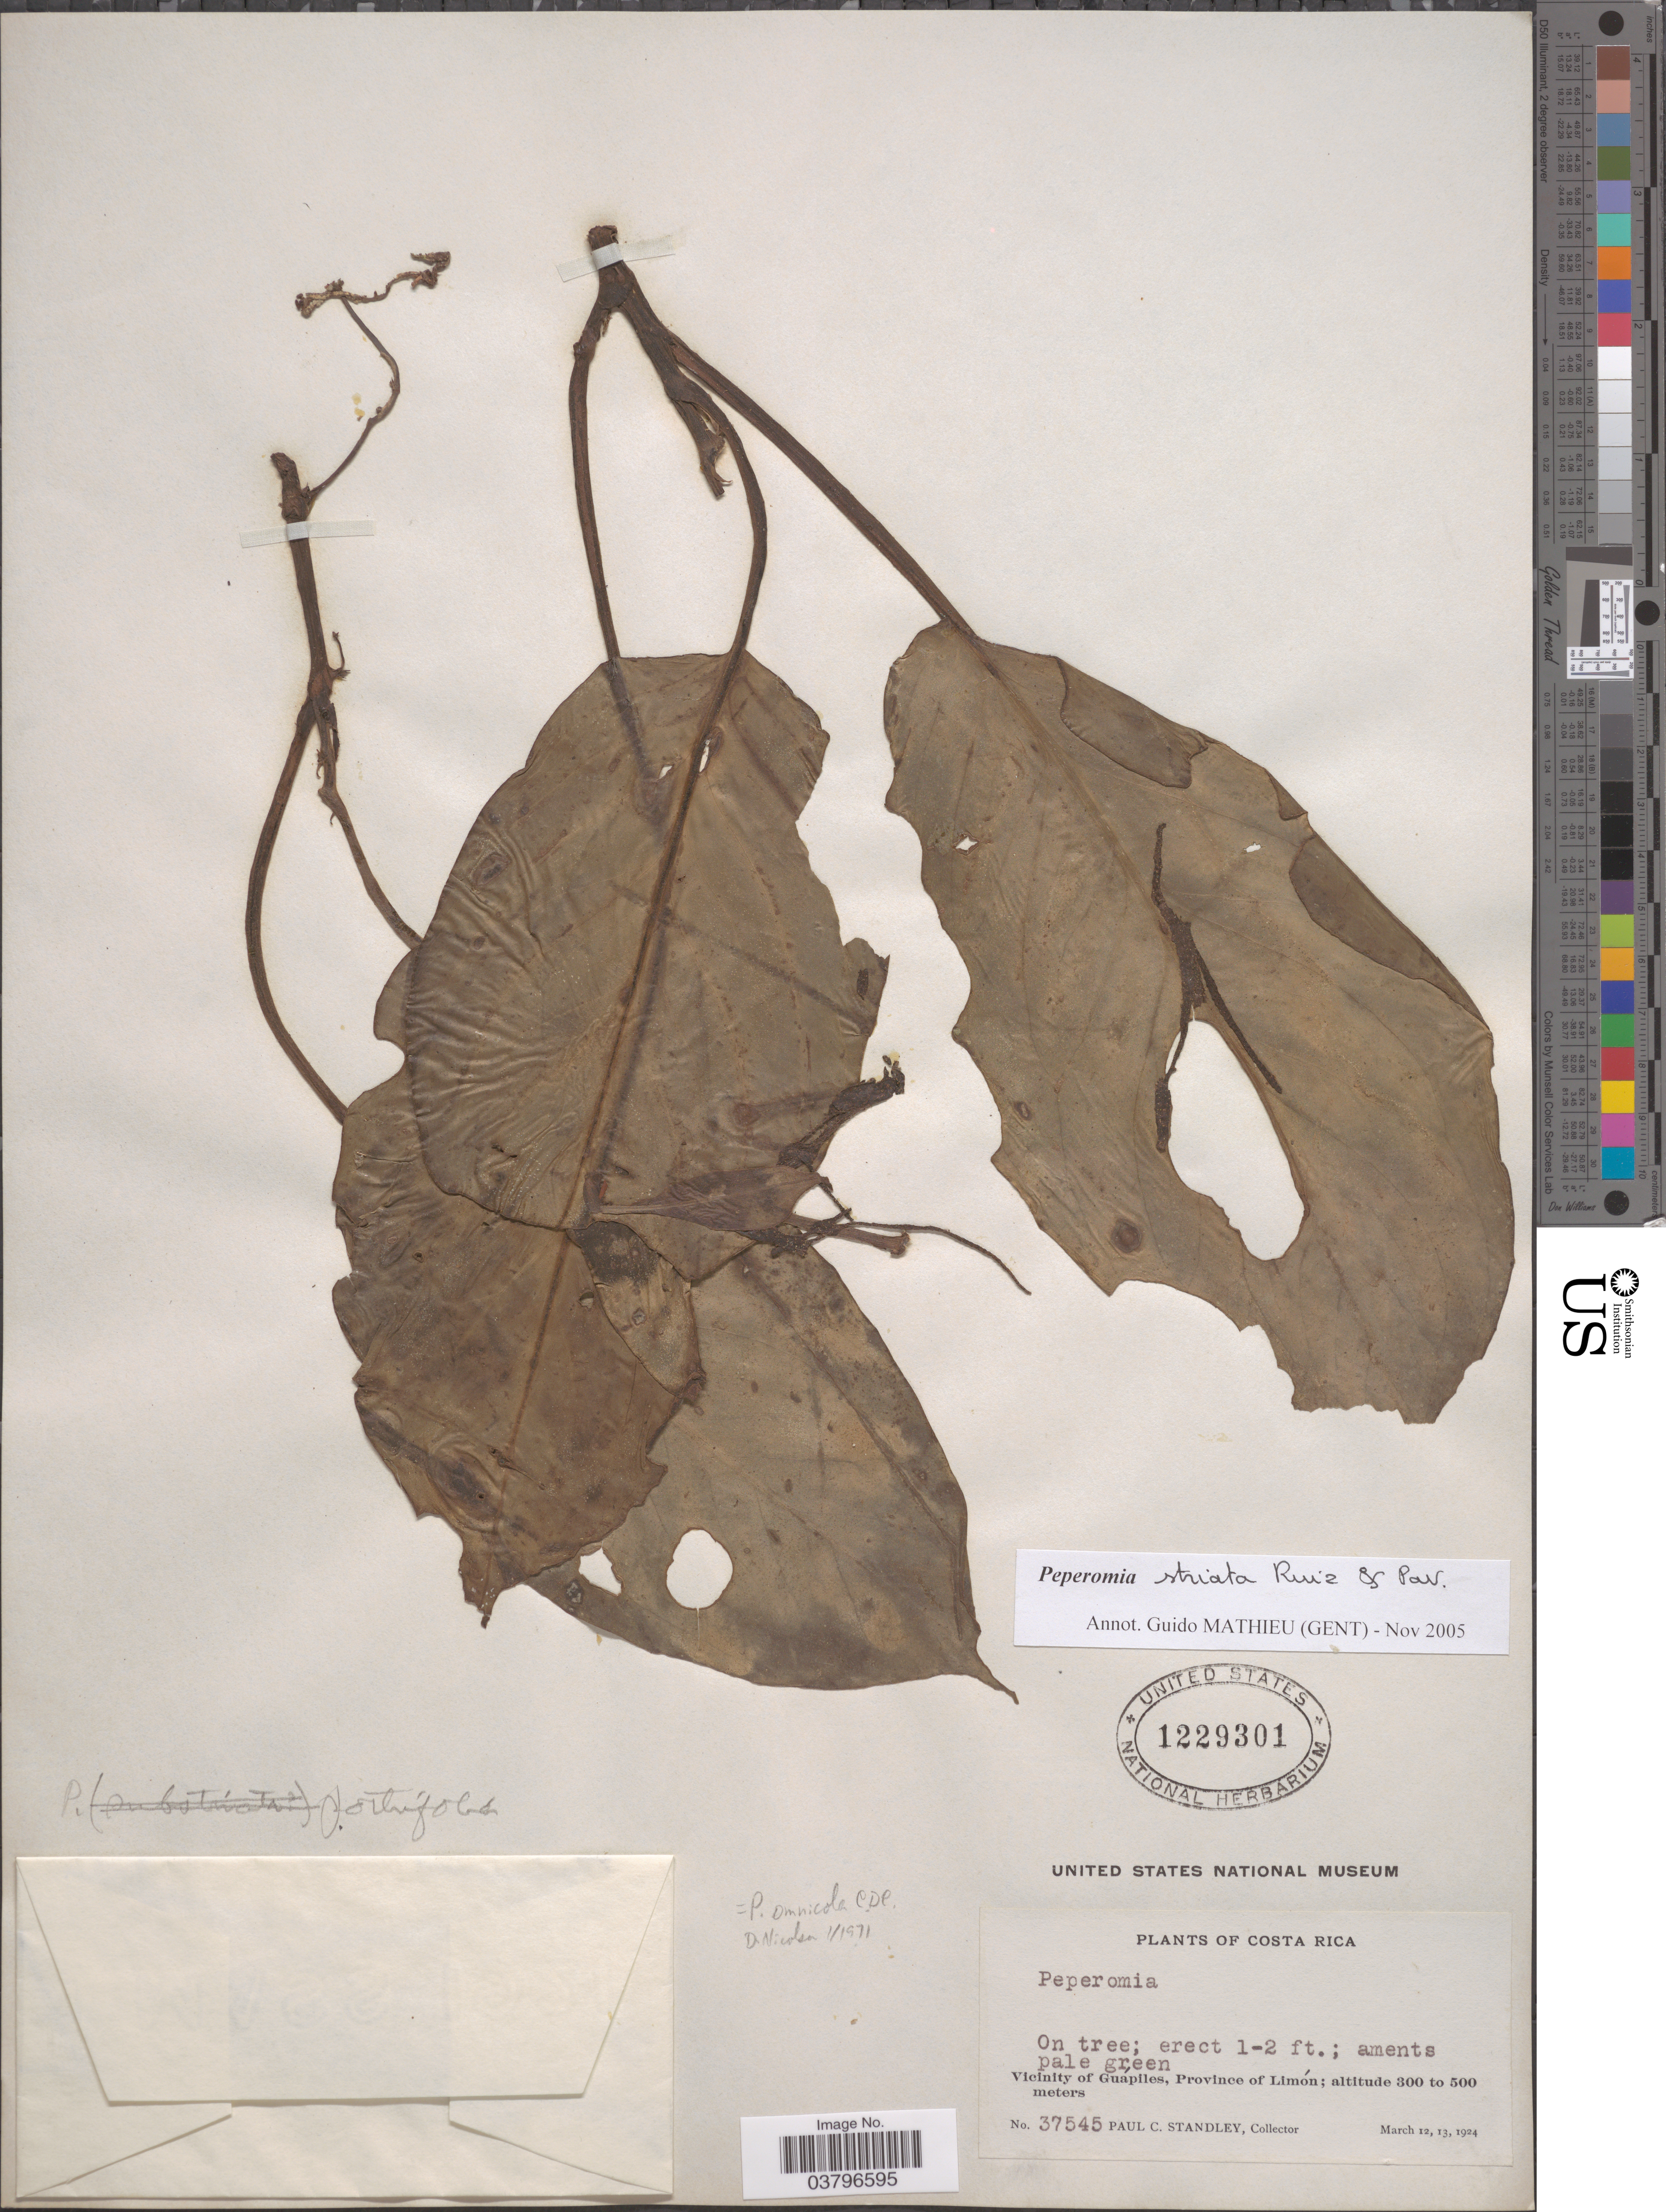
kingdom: Plantae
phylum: Tracheophyta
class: Magnoliopsida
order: Piperales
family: Piperaceae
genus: Peperomia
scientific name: Peperomia striata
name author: Ruiz & Pav.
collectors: P. C. Standley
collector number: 37545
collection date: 1924-03-12/1924-03-13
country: Costa Rica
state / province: Limón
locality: Vicinity of Guápiles.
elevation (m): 300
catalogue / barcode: US 1229301